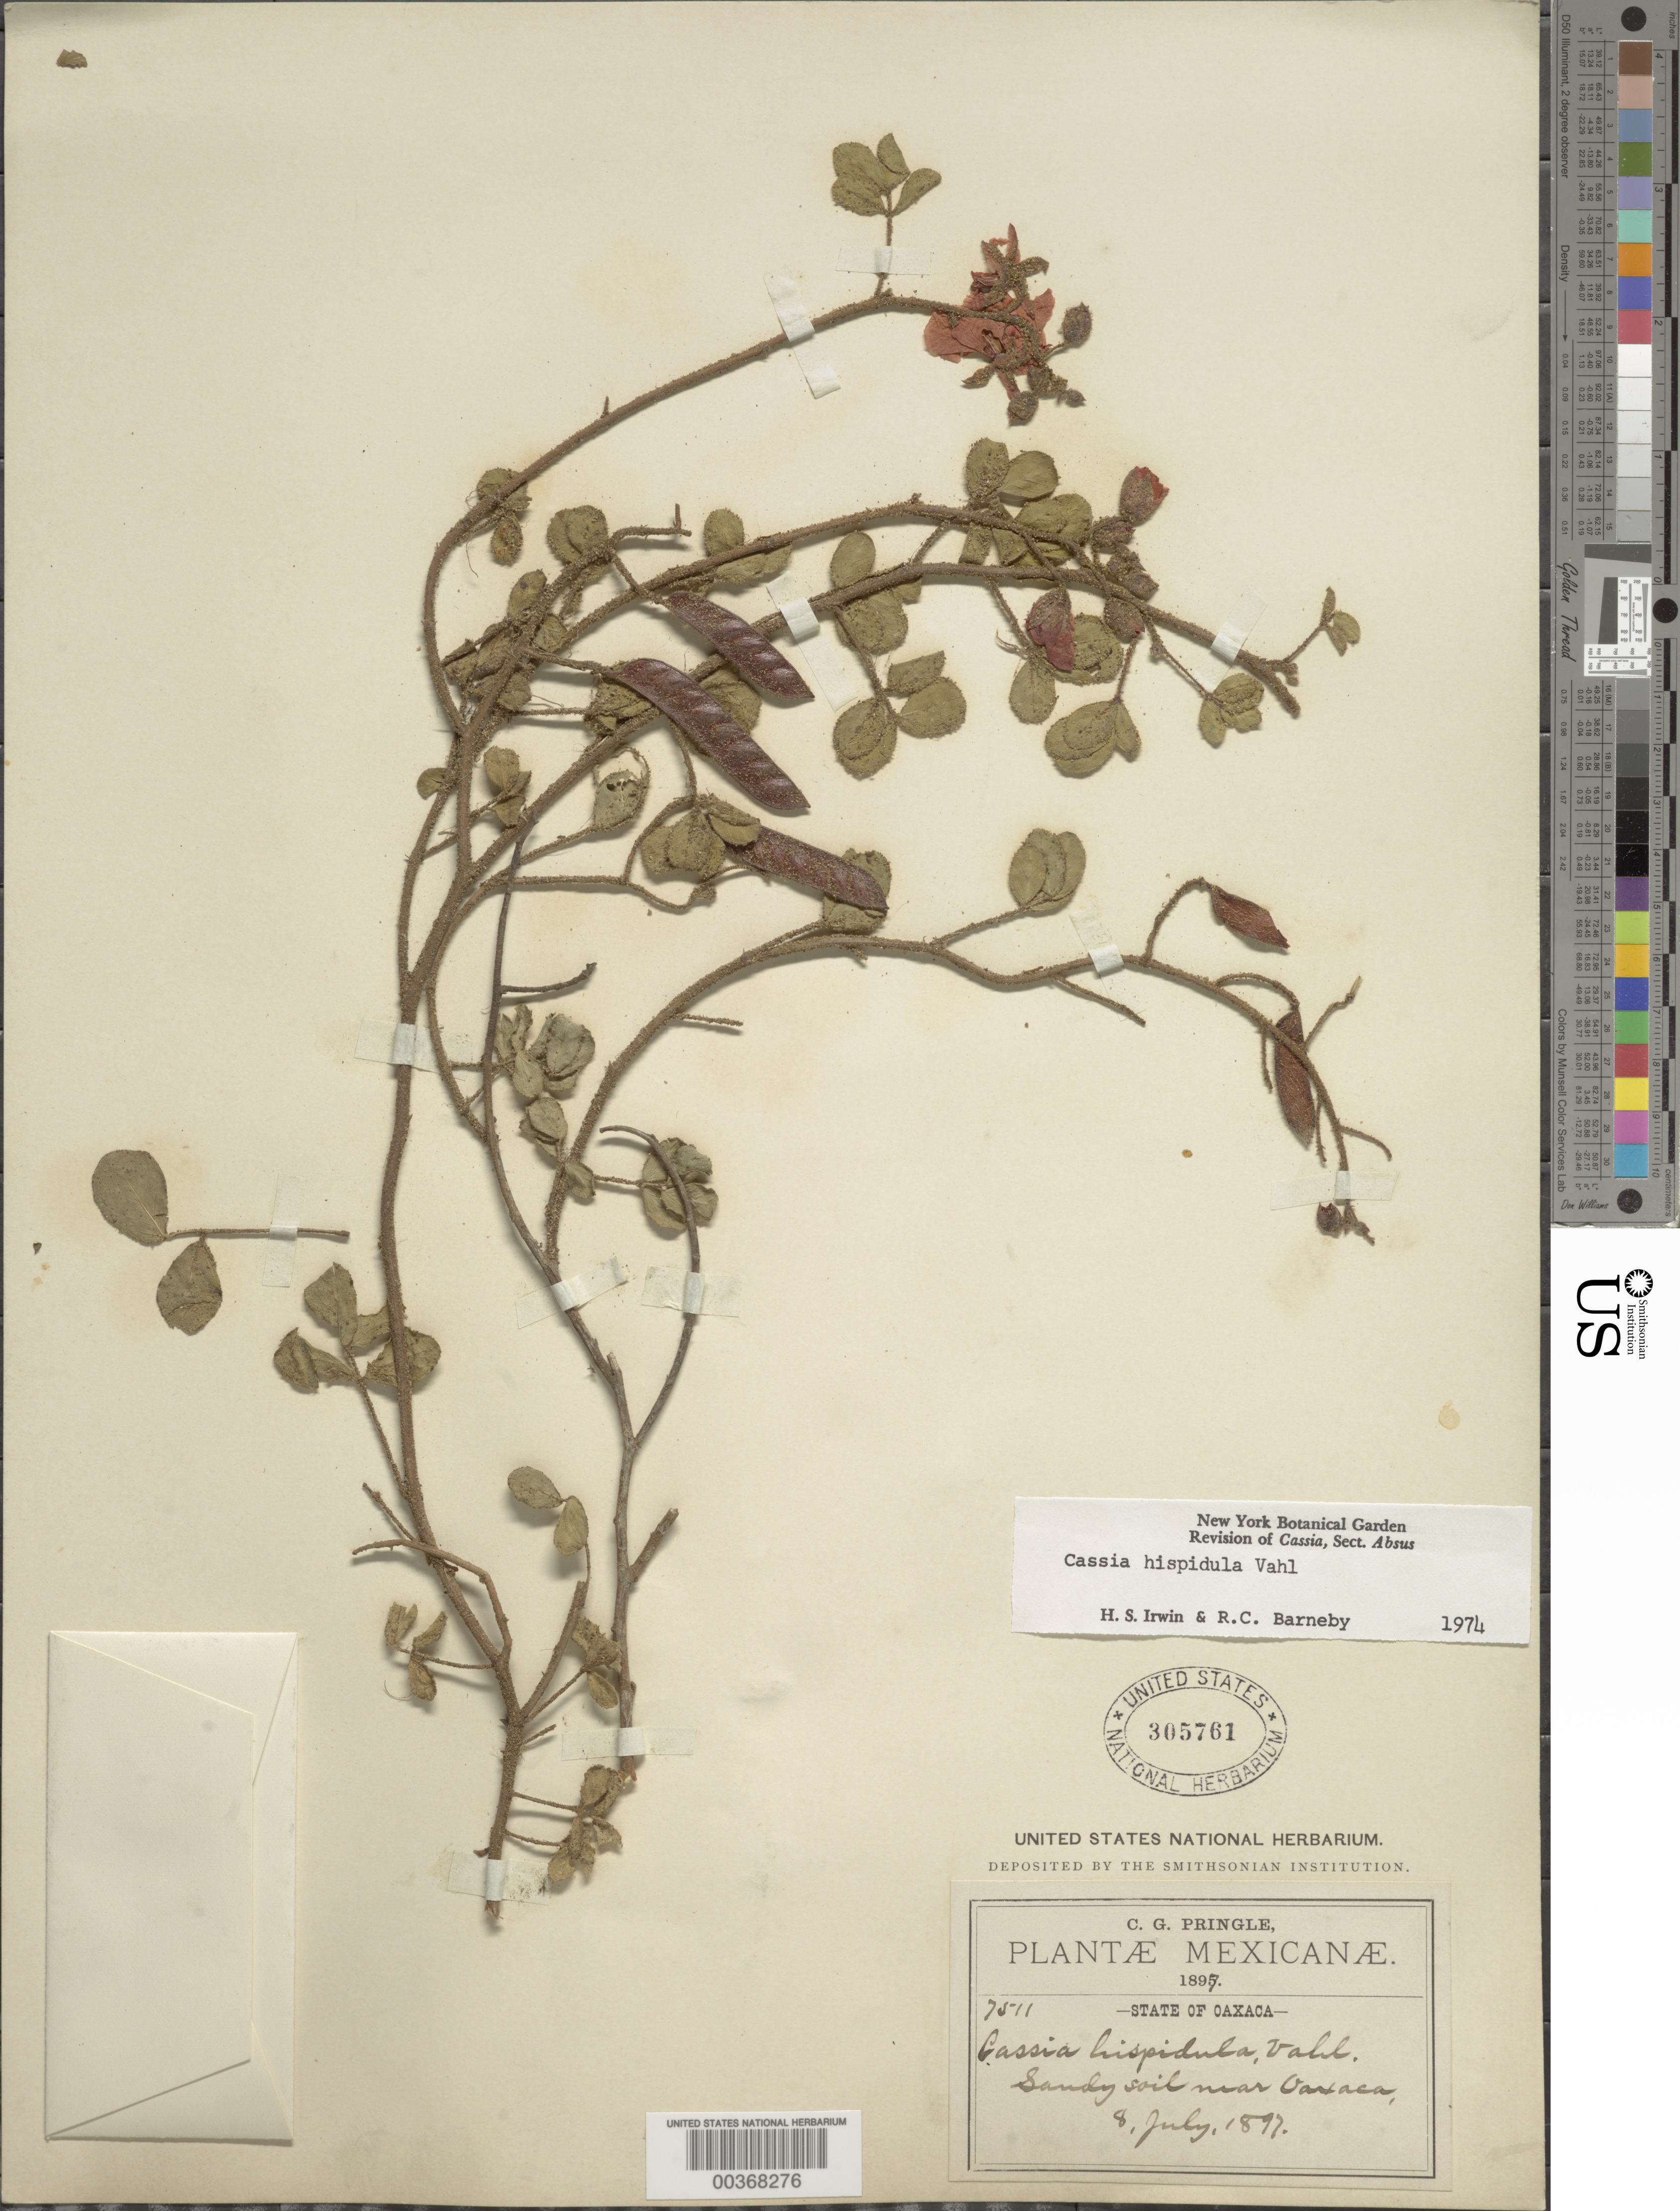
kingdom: Plantae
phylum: Tracheophyta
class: Magnoliopsida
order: Fabales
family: Fabaceae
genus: Chamaecrista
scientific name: Chamaecrista hispidula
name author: (Vahl) H.S. Irwin & Barneby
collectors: C. G. Pringle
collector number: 7511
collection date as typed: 08 Jul 1897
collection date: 1897-07-08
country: Mexico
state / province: Oaxaca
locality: Near Oaxaca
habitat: Sandy soil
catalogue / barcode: US 305761